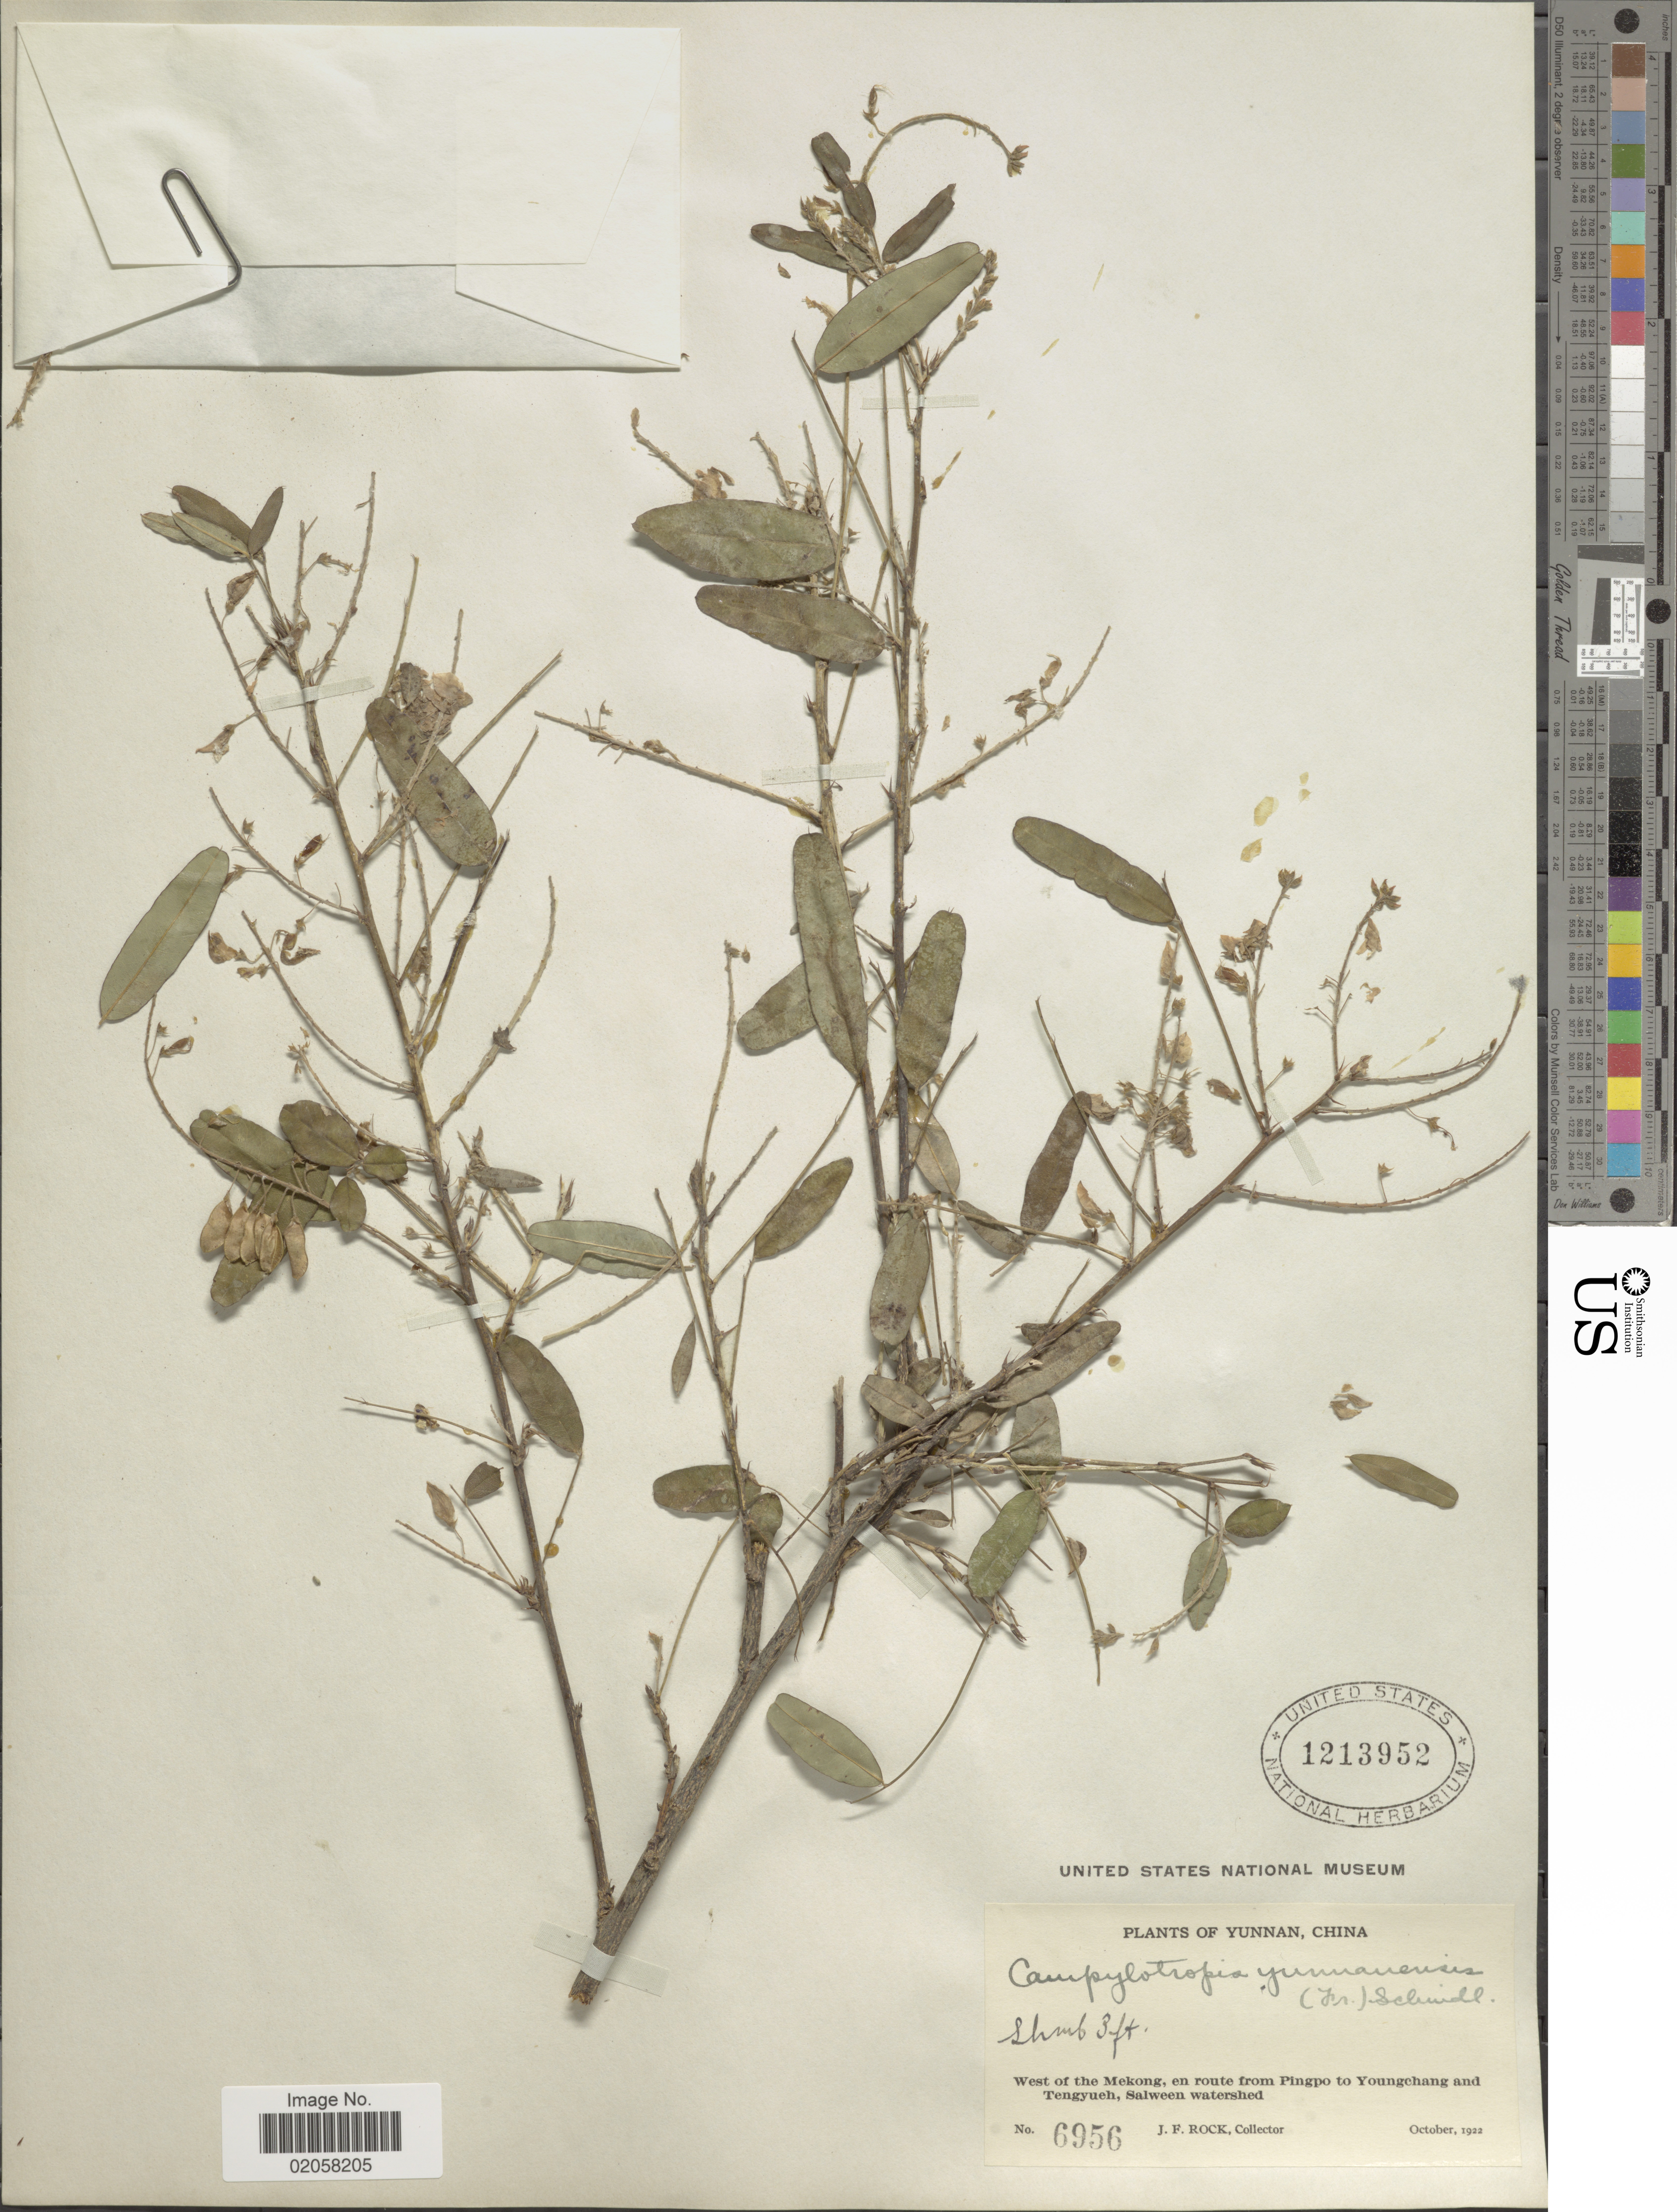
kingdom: Plantae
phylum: Tracheophyta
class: Magnoliopsida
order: Fabales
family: Fabaceae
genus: Campylotropis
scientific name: Campylotropis yunnanensis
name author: (Franch.) Schindl.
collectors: J. Rock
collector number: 6956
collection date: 1922-10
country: China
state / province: Yunnan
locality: West of the Mekong, en route from Pingpo to Youngchang and Tengyueh, Salweedn watershed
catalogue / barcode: US 1213952